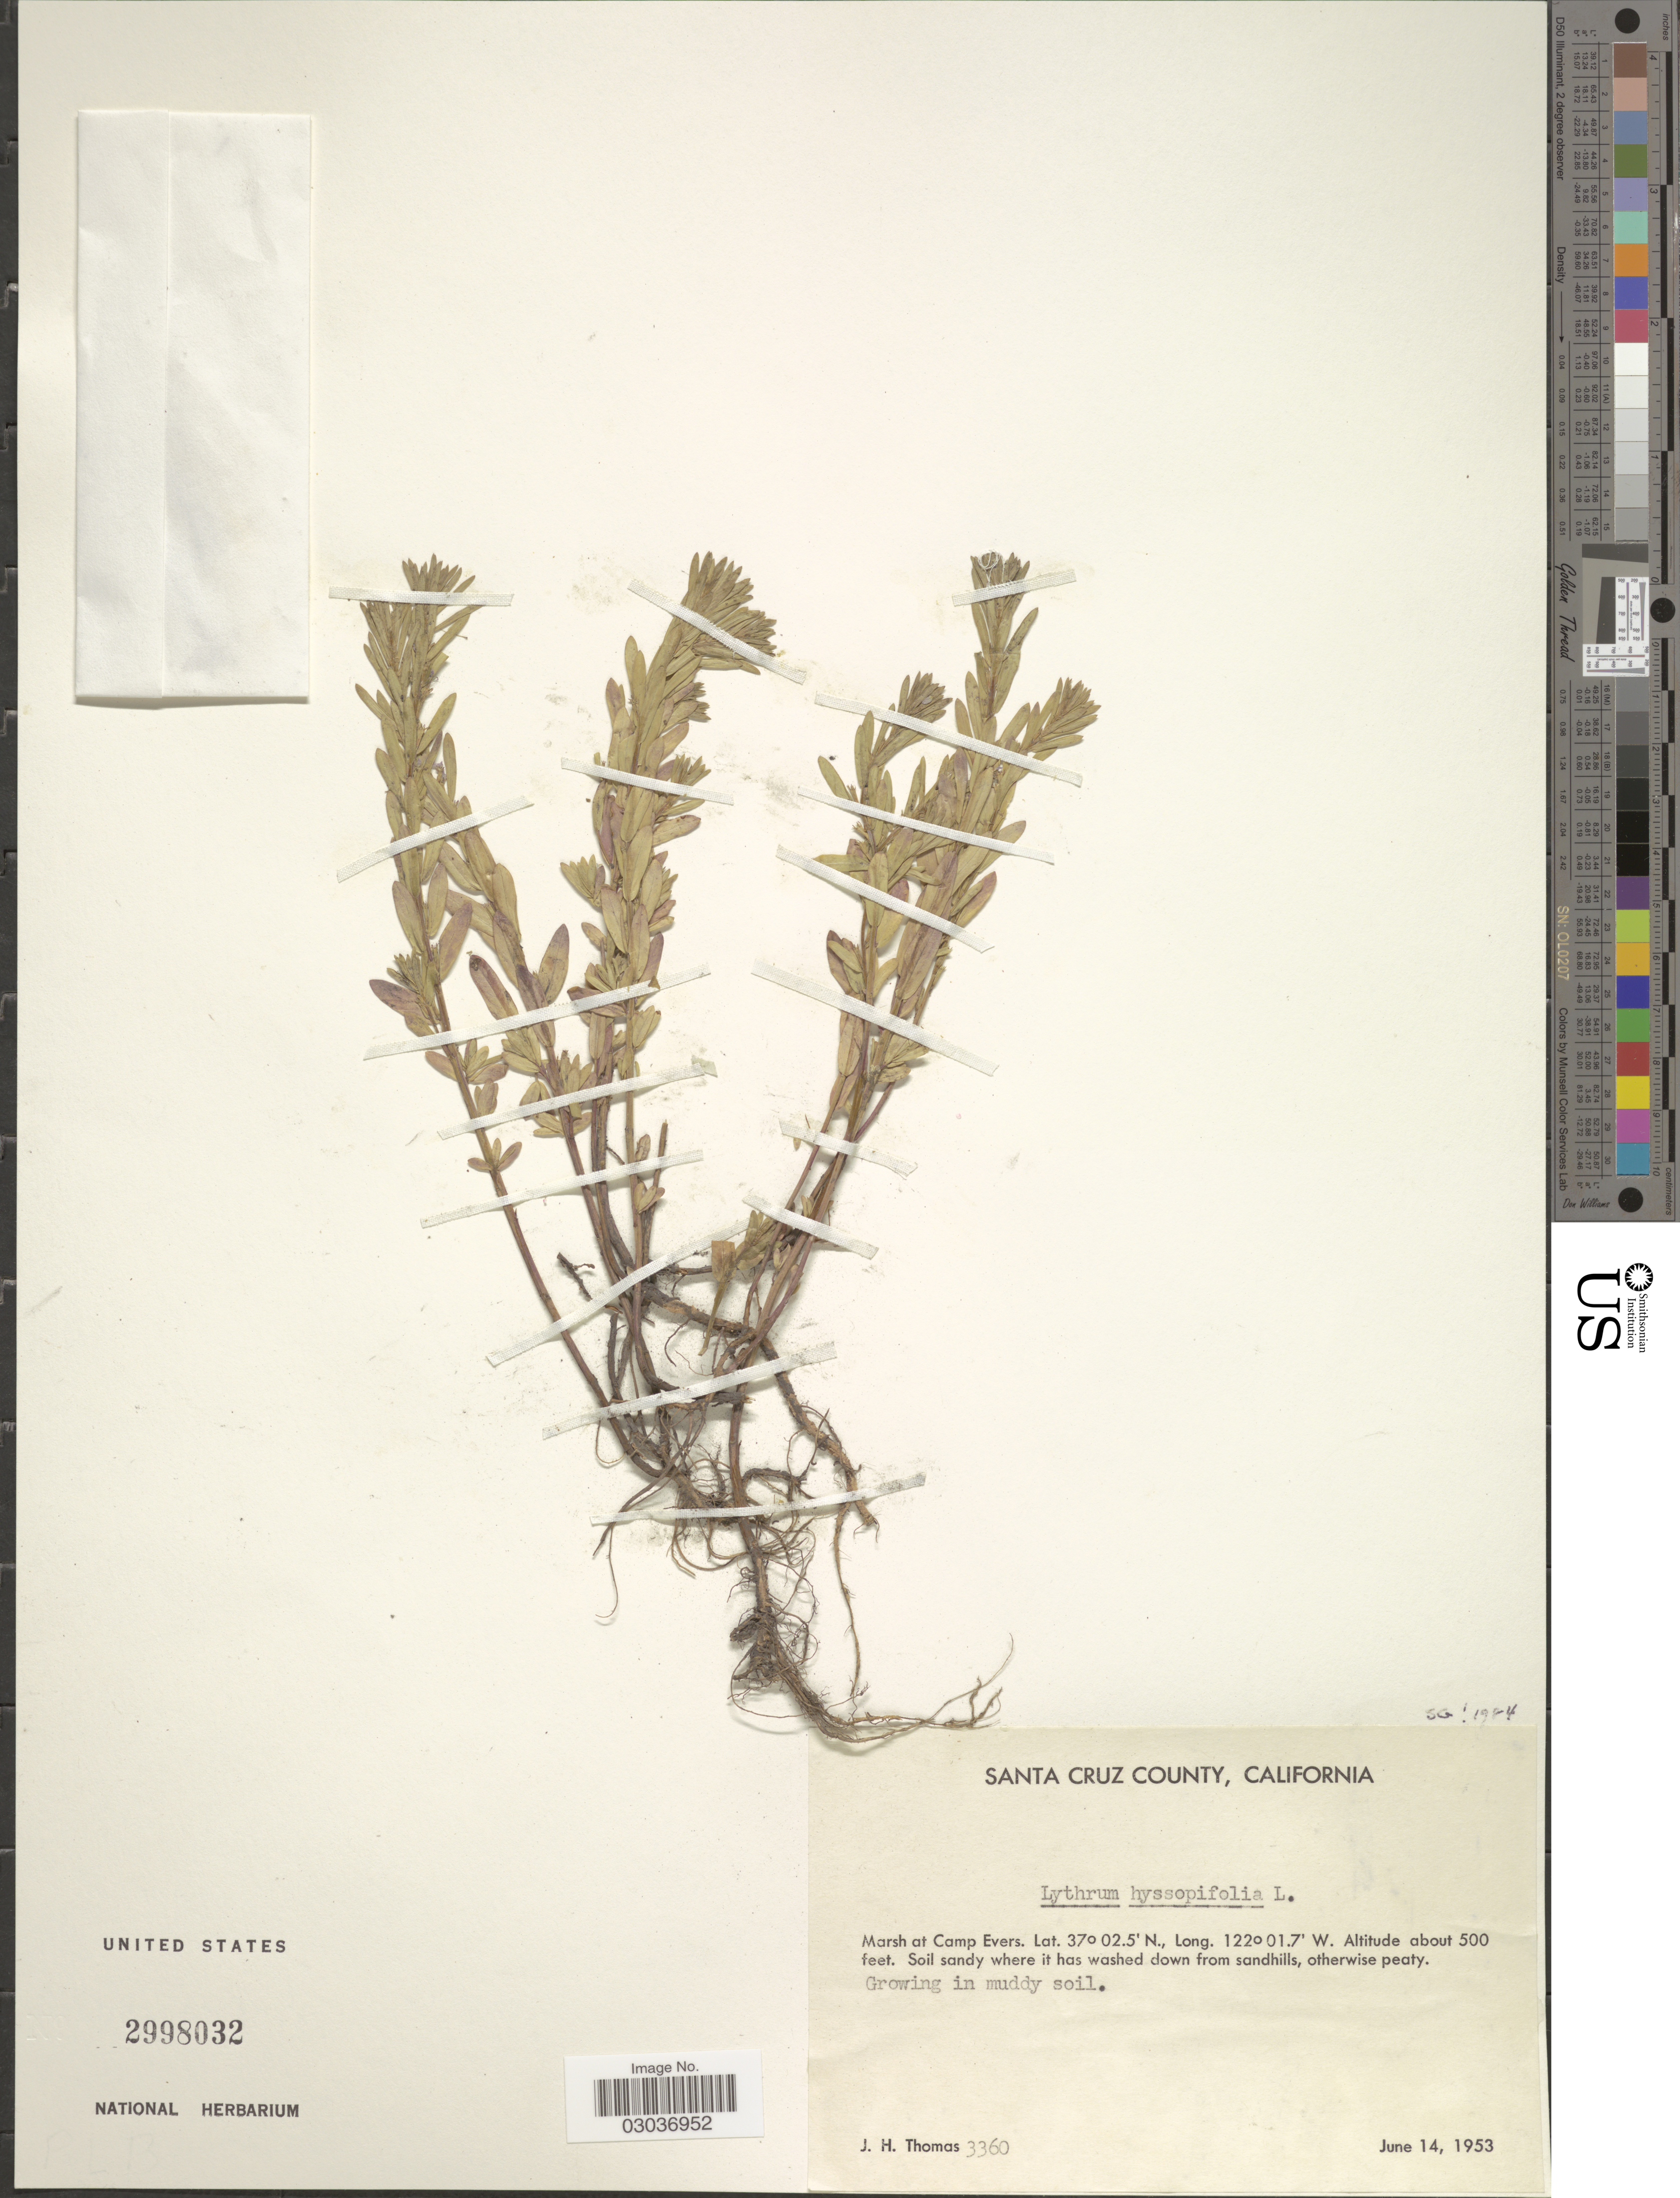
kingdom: Plantae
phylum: Tracheophyta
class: Magnoliopsida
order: Myrtales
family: Lythraceae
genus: Lythrum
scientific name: Lythrum hyssopifolia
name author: L.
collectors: J. H. Thomas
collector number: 3360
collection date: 1953-06-14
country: United States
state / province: California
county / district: Santa Cruz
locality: Santa Cruz County, Marsh at Camp Evers.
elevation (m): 152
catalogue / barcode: US 2998032